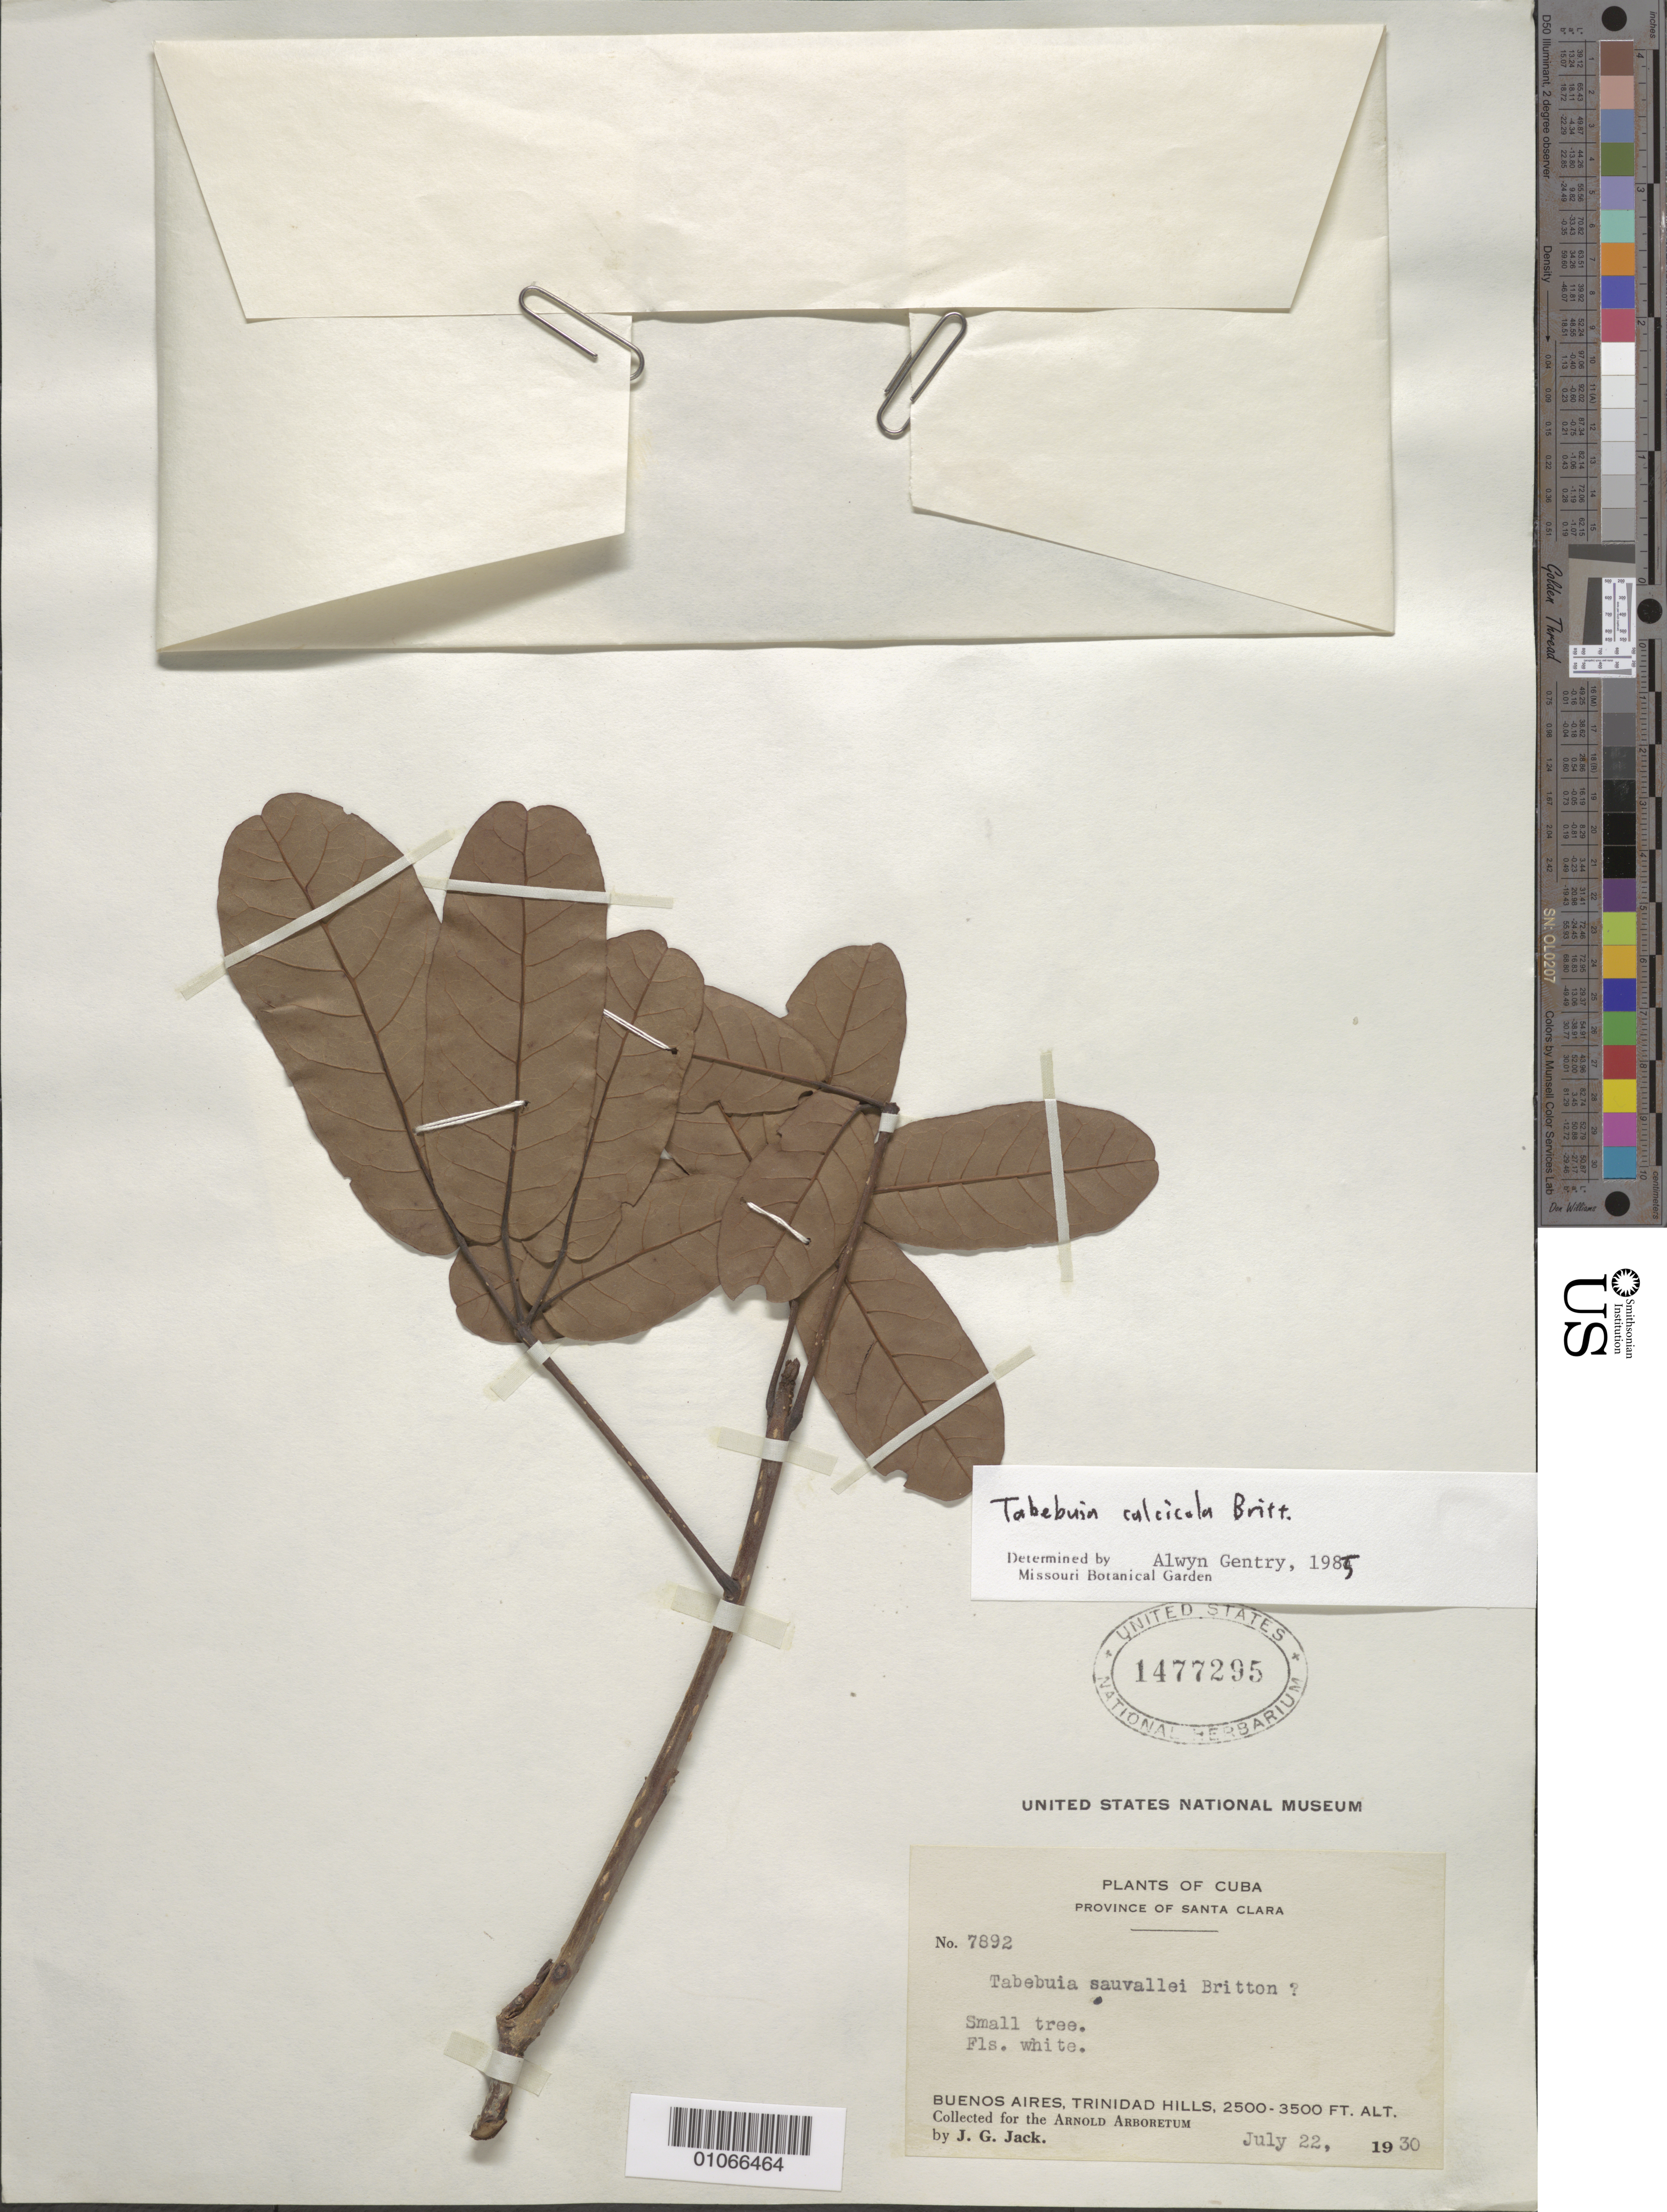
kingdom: Plantae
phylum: Tracheophyta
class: Magnoliopsida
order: Lamiales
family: Bignoniaceae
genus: Tabebuia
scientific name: Tabebuia calcicola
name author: Britton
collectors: J. G. Jack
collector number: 7892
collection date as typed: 22 Jul 1930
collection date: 1930-07-22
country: Cuba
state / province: Villa Clara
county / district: Santa Clara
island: Cuba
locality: Buenos Aires, Trinidad Hills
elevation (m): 762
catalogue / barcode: US 1477295